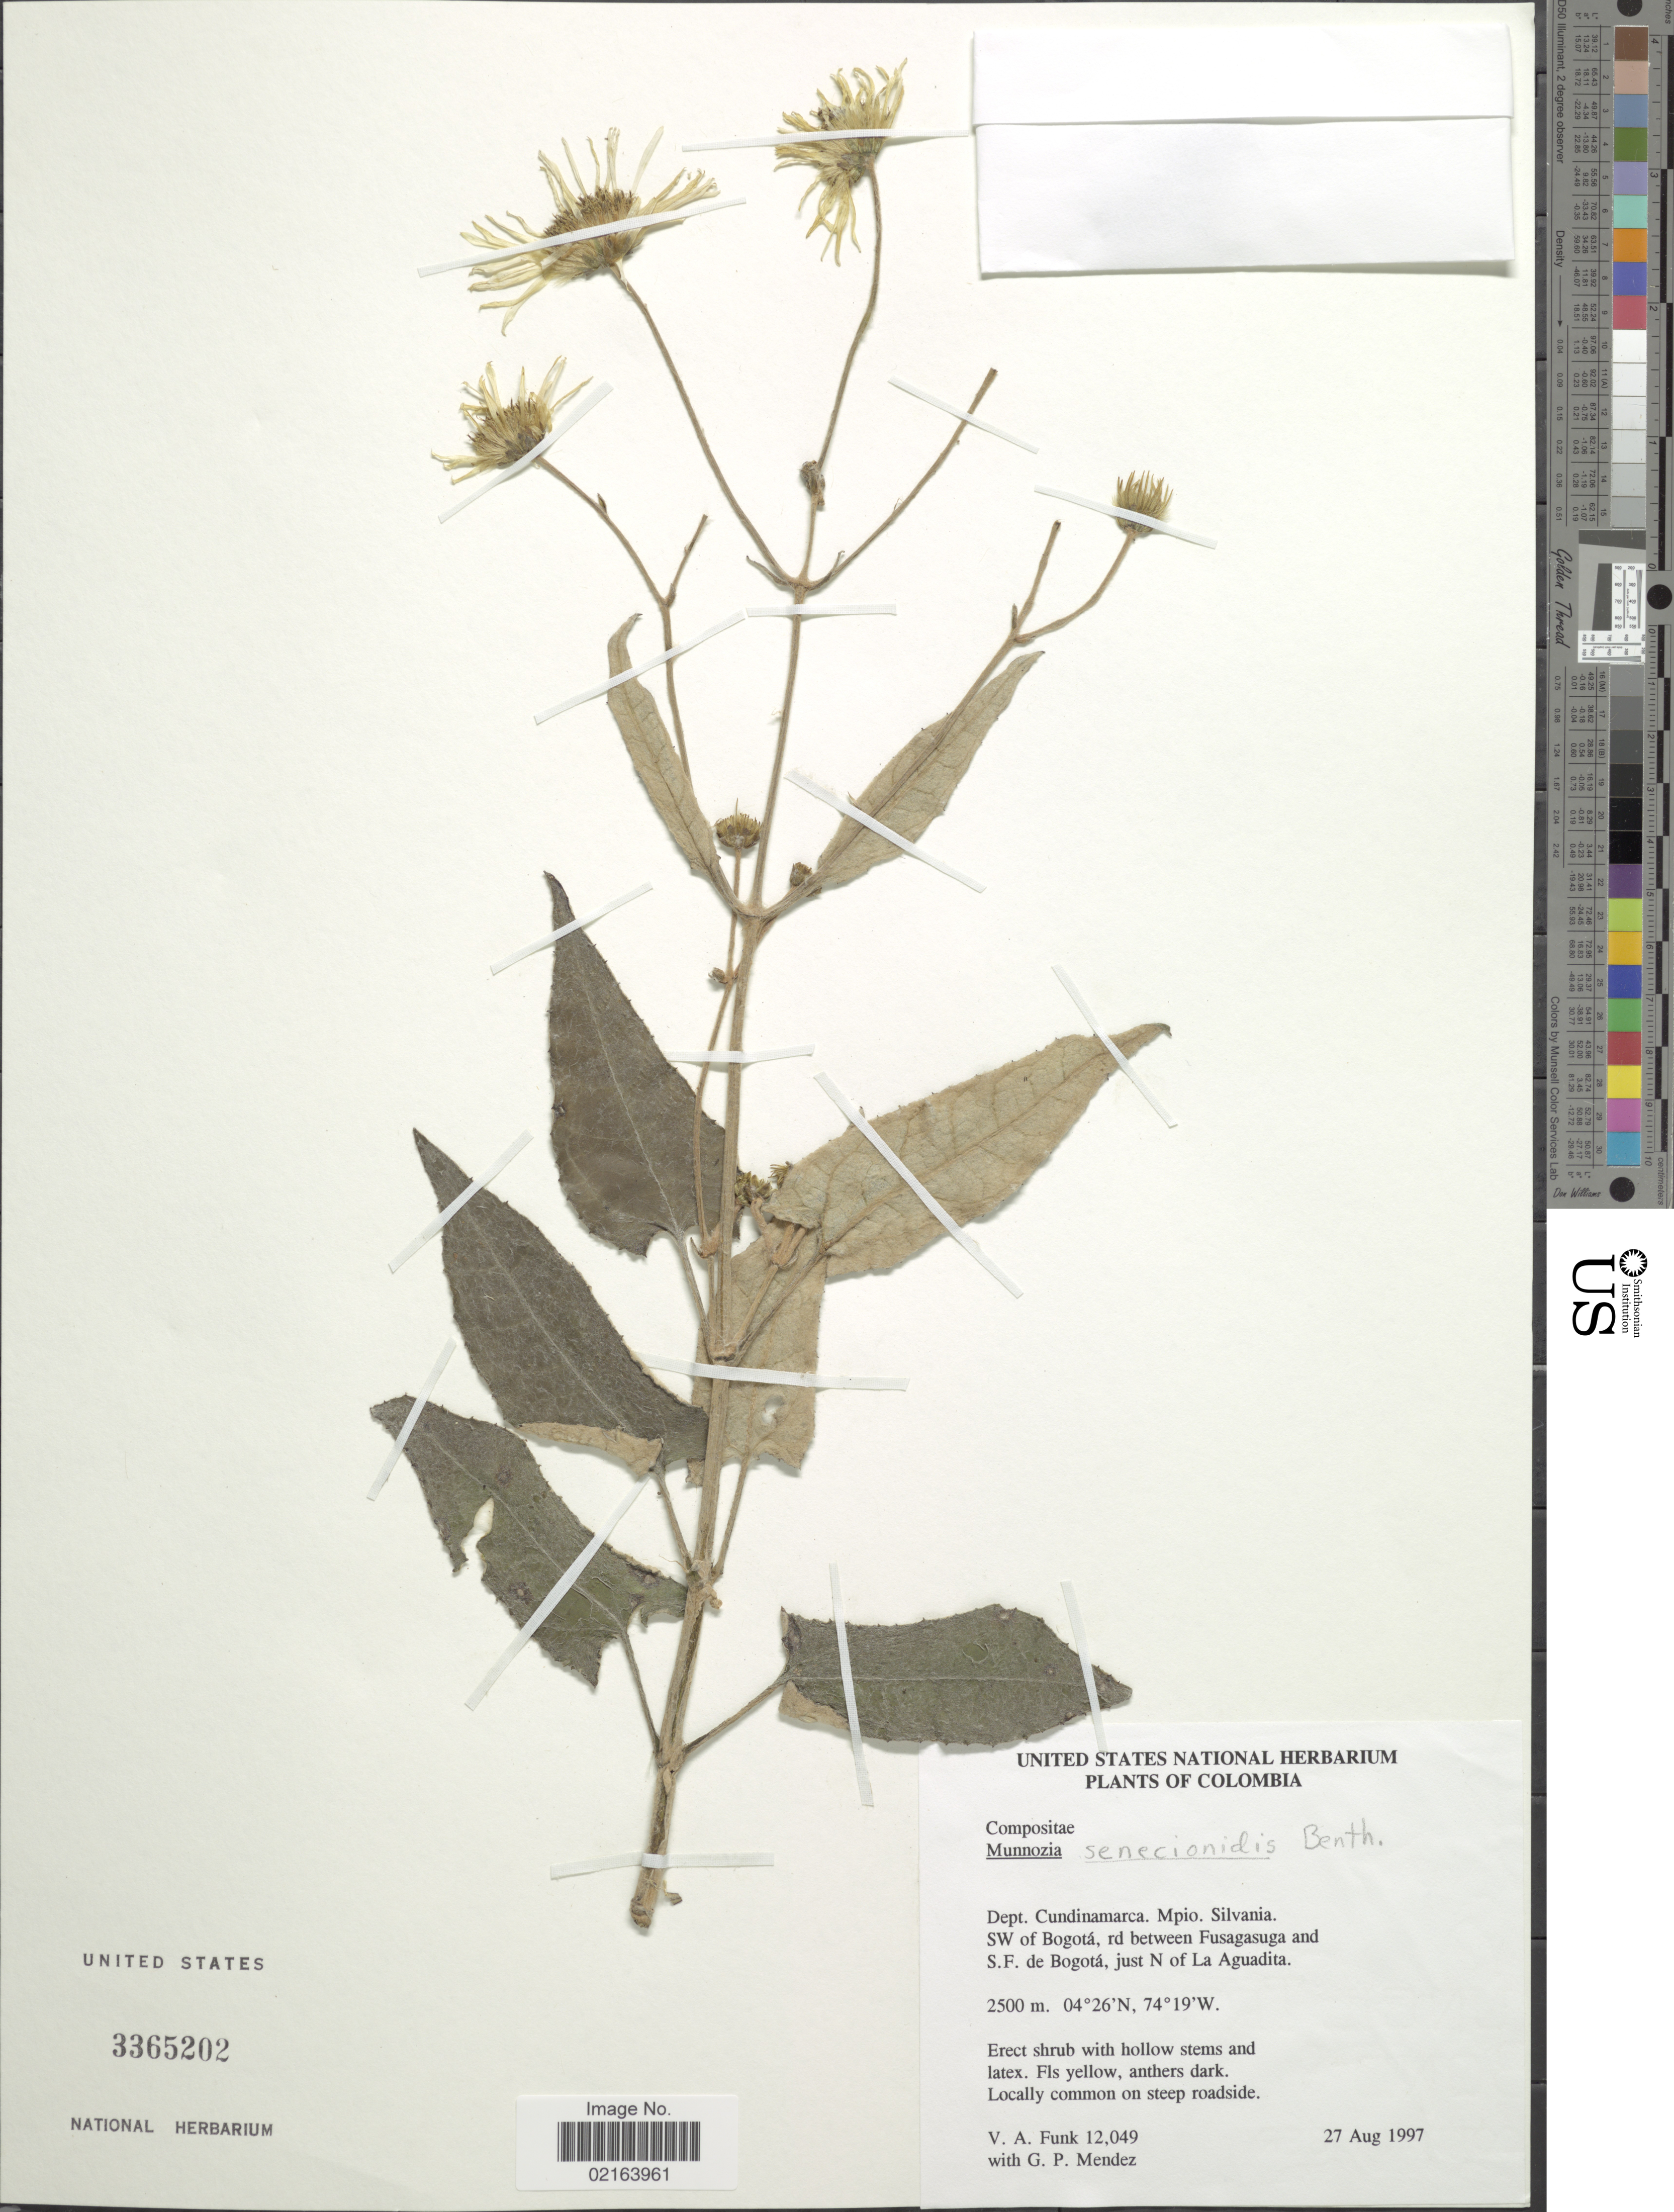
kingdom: Plantae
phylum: Tracheophyta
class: Magnoliopsida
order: Asterales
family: Asteraceae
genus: Munnozia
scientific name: Munnozia senecionidis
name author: Benth.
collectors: V. Funk & G. Mendez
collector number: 12049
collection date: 1997-08-27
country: Colombia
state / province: Cundinamarca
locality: Dept. Cundinamarca, Mpio. Silvania, SW of Bogota, rd between Fusagasuga and S.F. de Bogota, just N of La Aguadita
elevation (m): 2500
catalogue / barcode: US 3365202